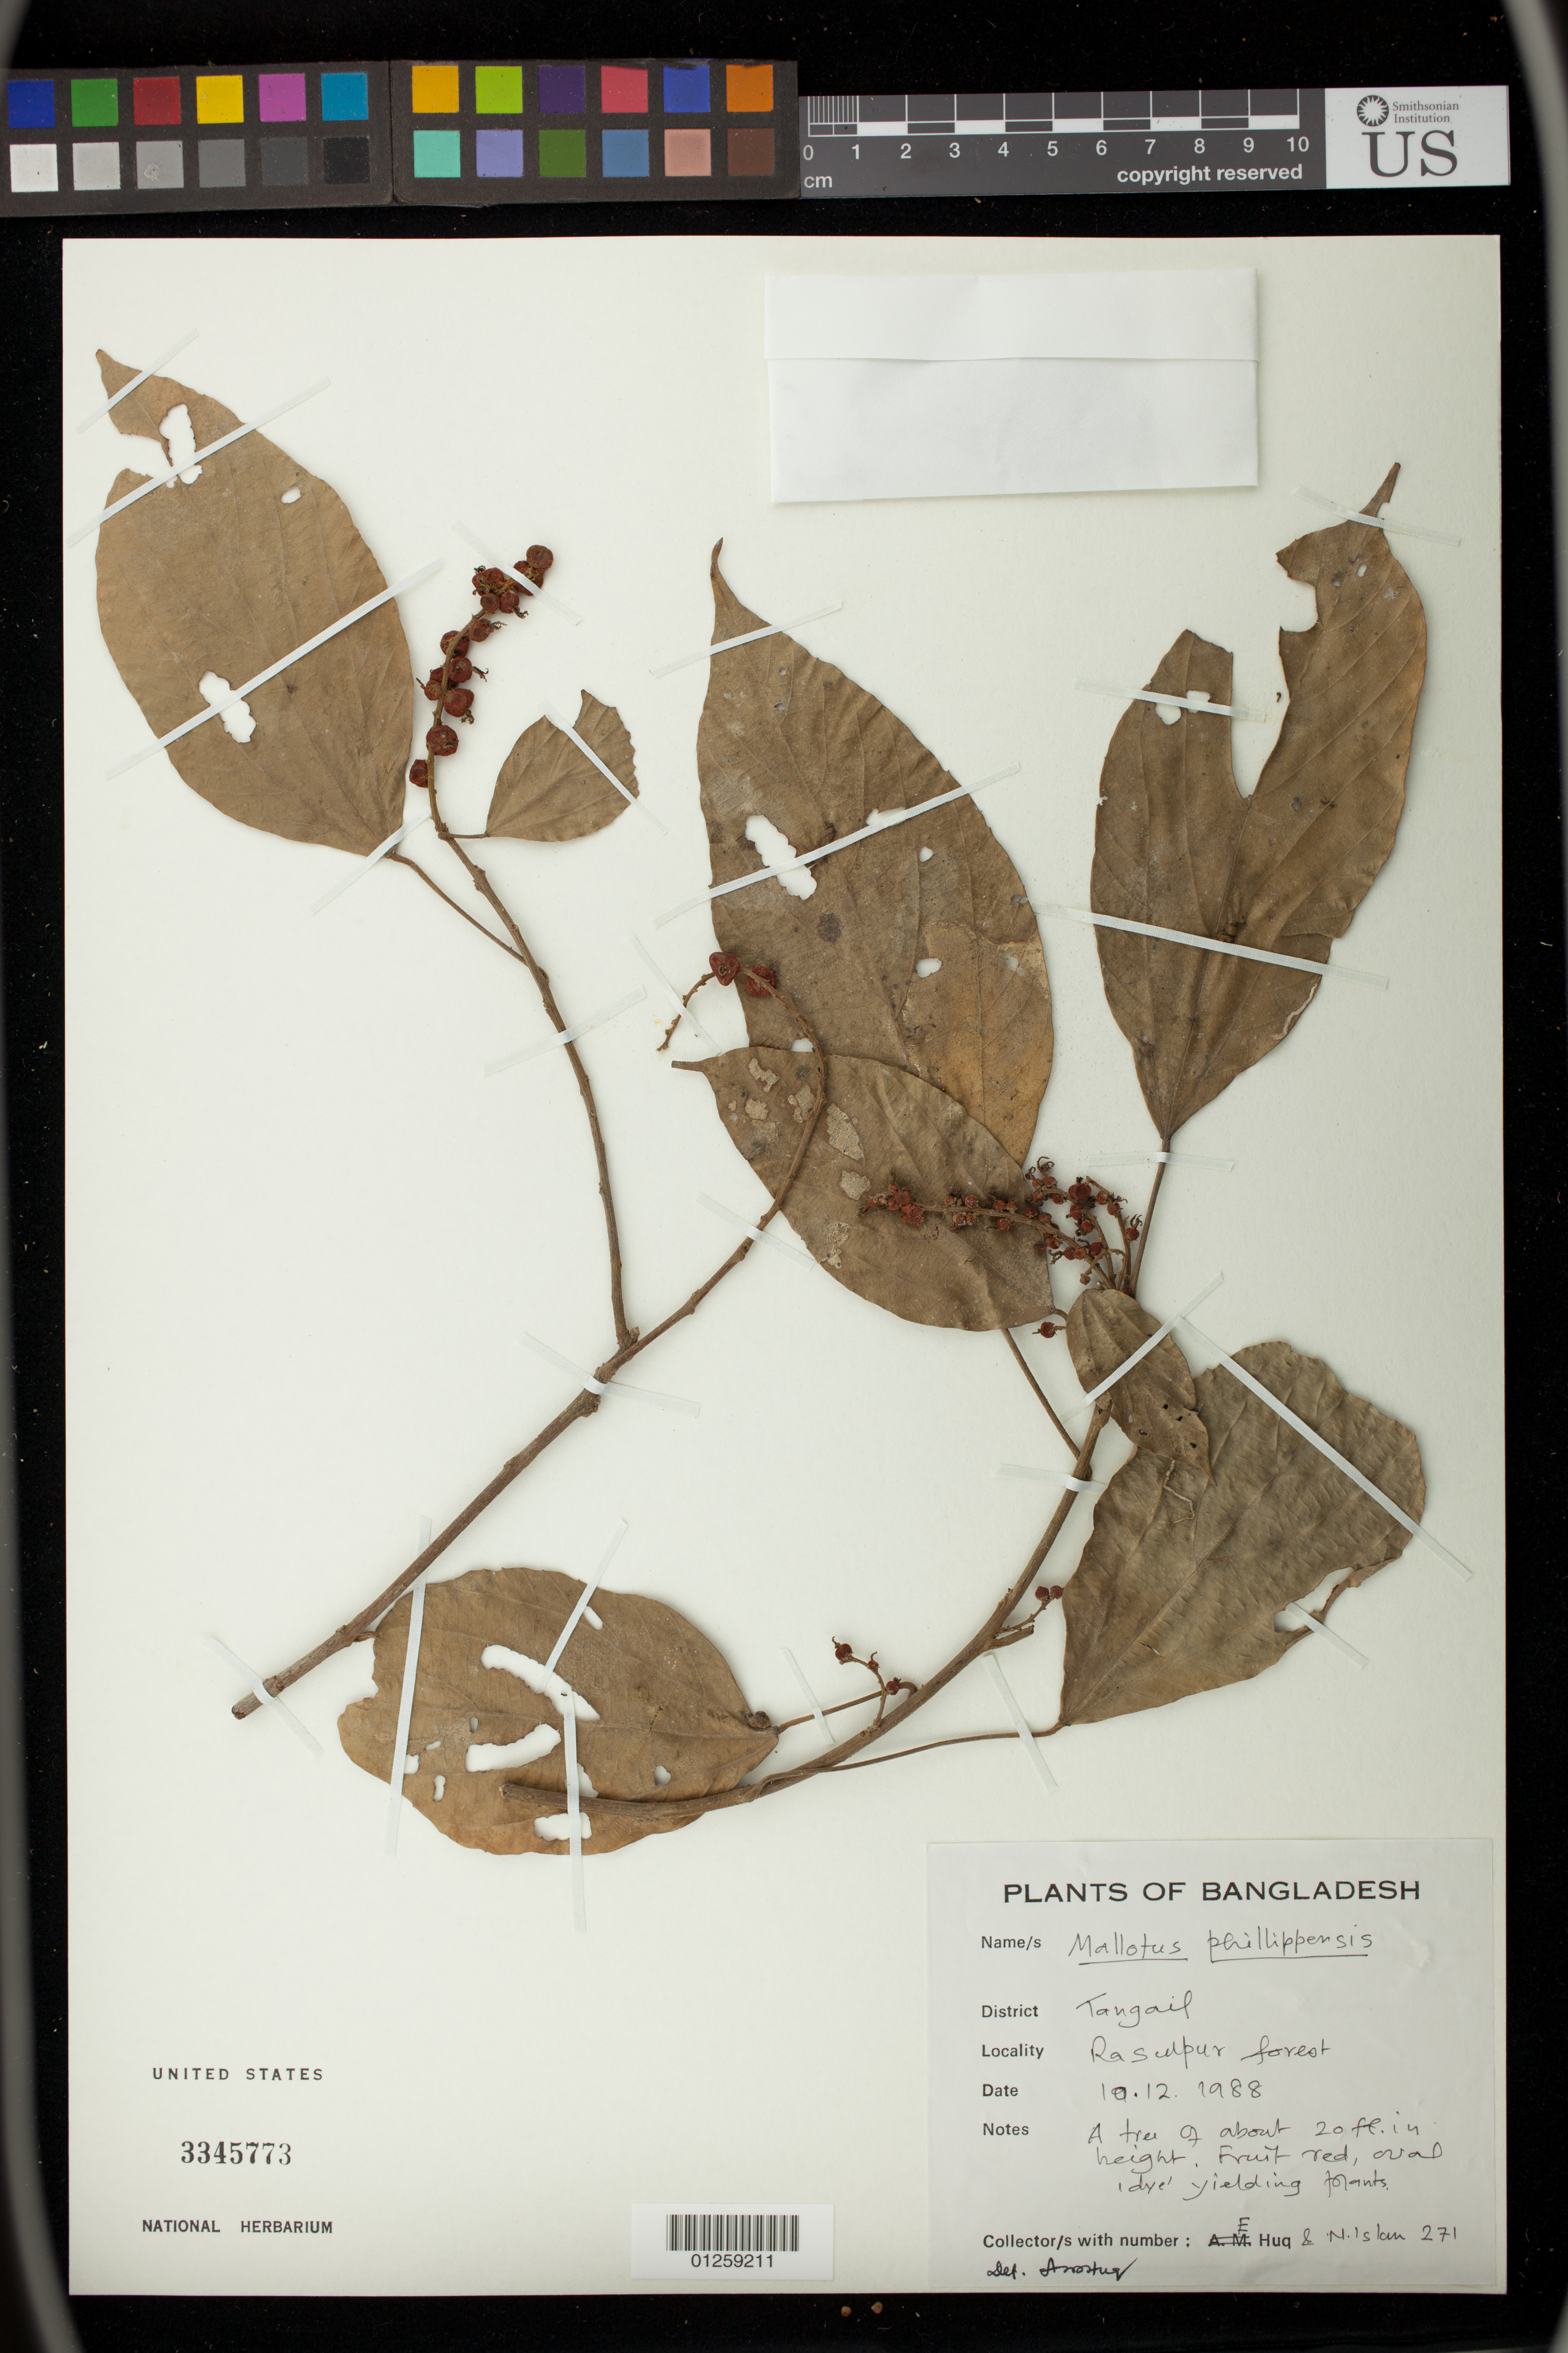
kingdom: Plantae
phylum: Tracheophyta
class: Magnoliopsida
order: Malpighiales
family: Euphorbiaceae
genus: Mallotus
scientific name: Mallotus philippensis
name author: (Lam.) Müll. Arg.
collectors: E. Huq & N. Islan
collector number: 271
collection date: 1988-10-12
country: Bangladesh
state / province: Dhaka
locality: Tangail District, Rasulpur forest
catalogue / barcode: US 3345773